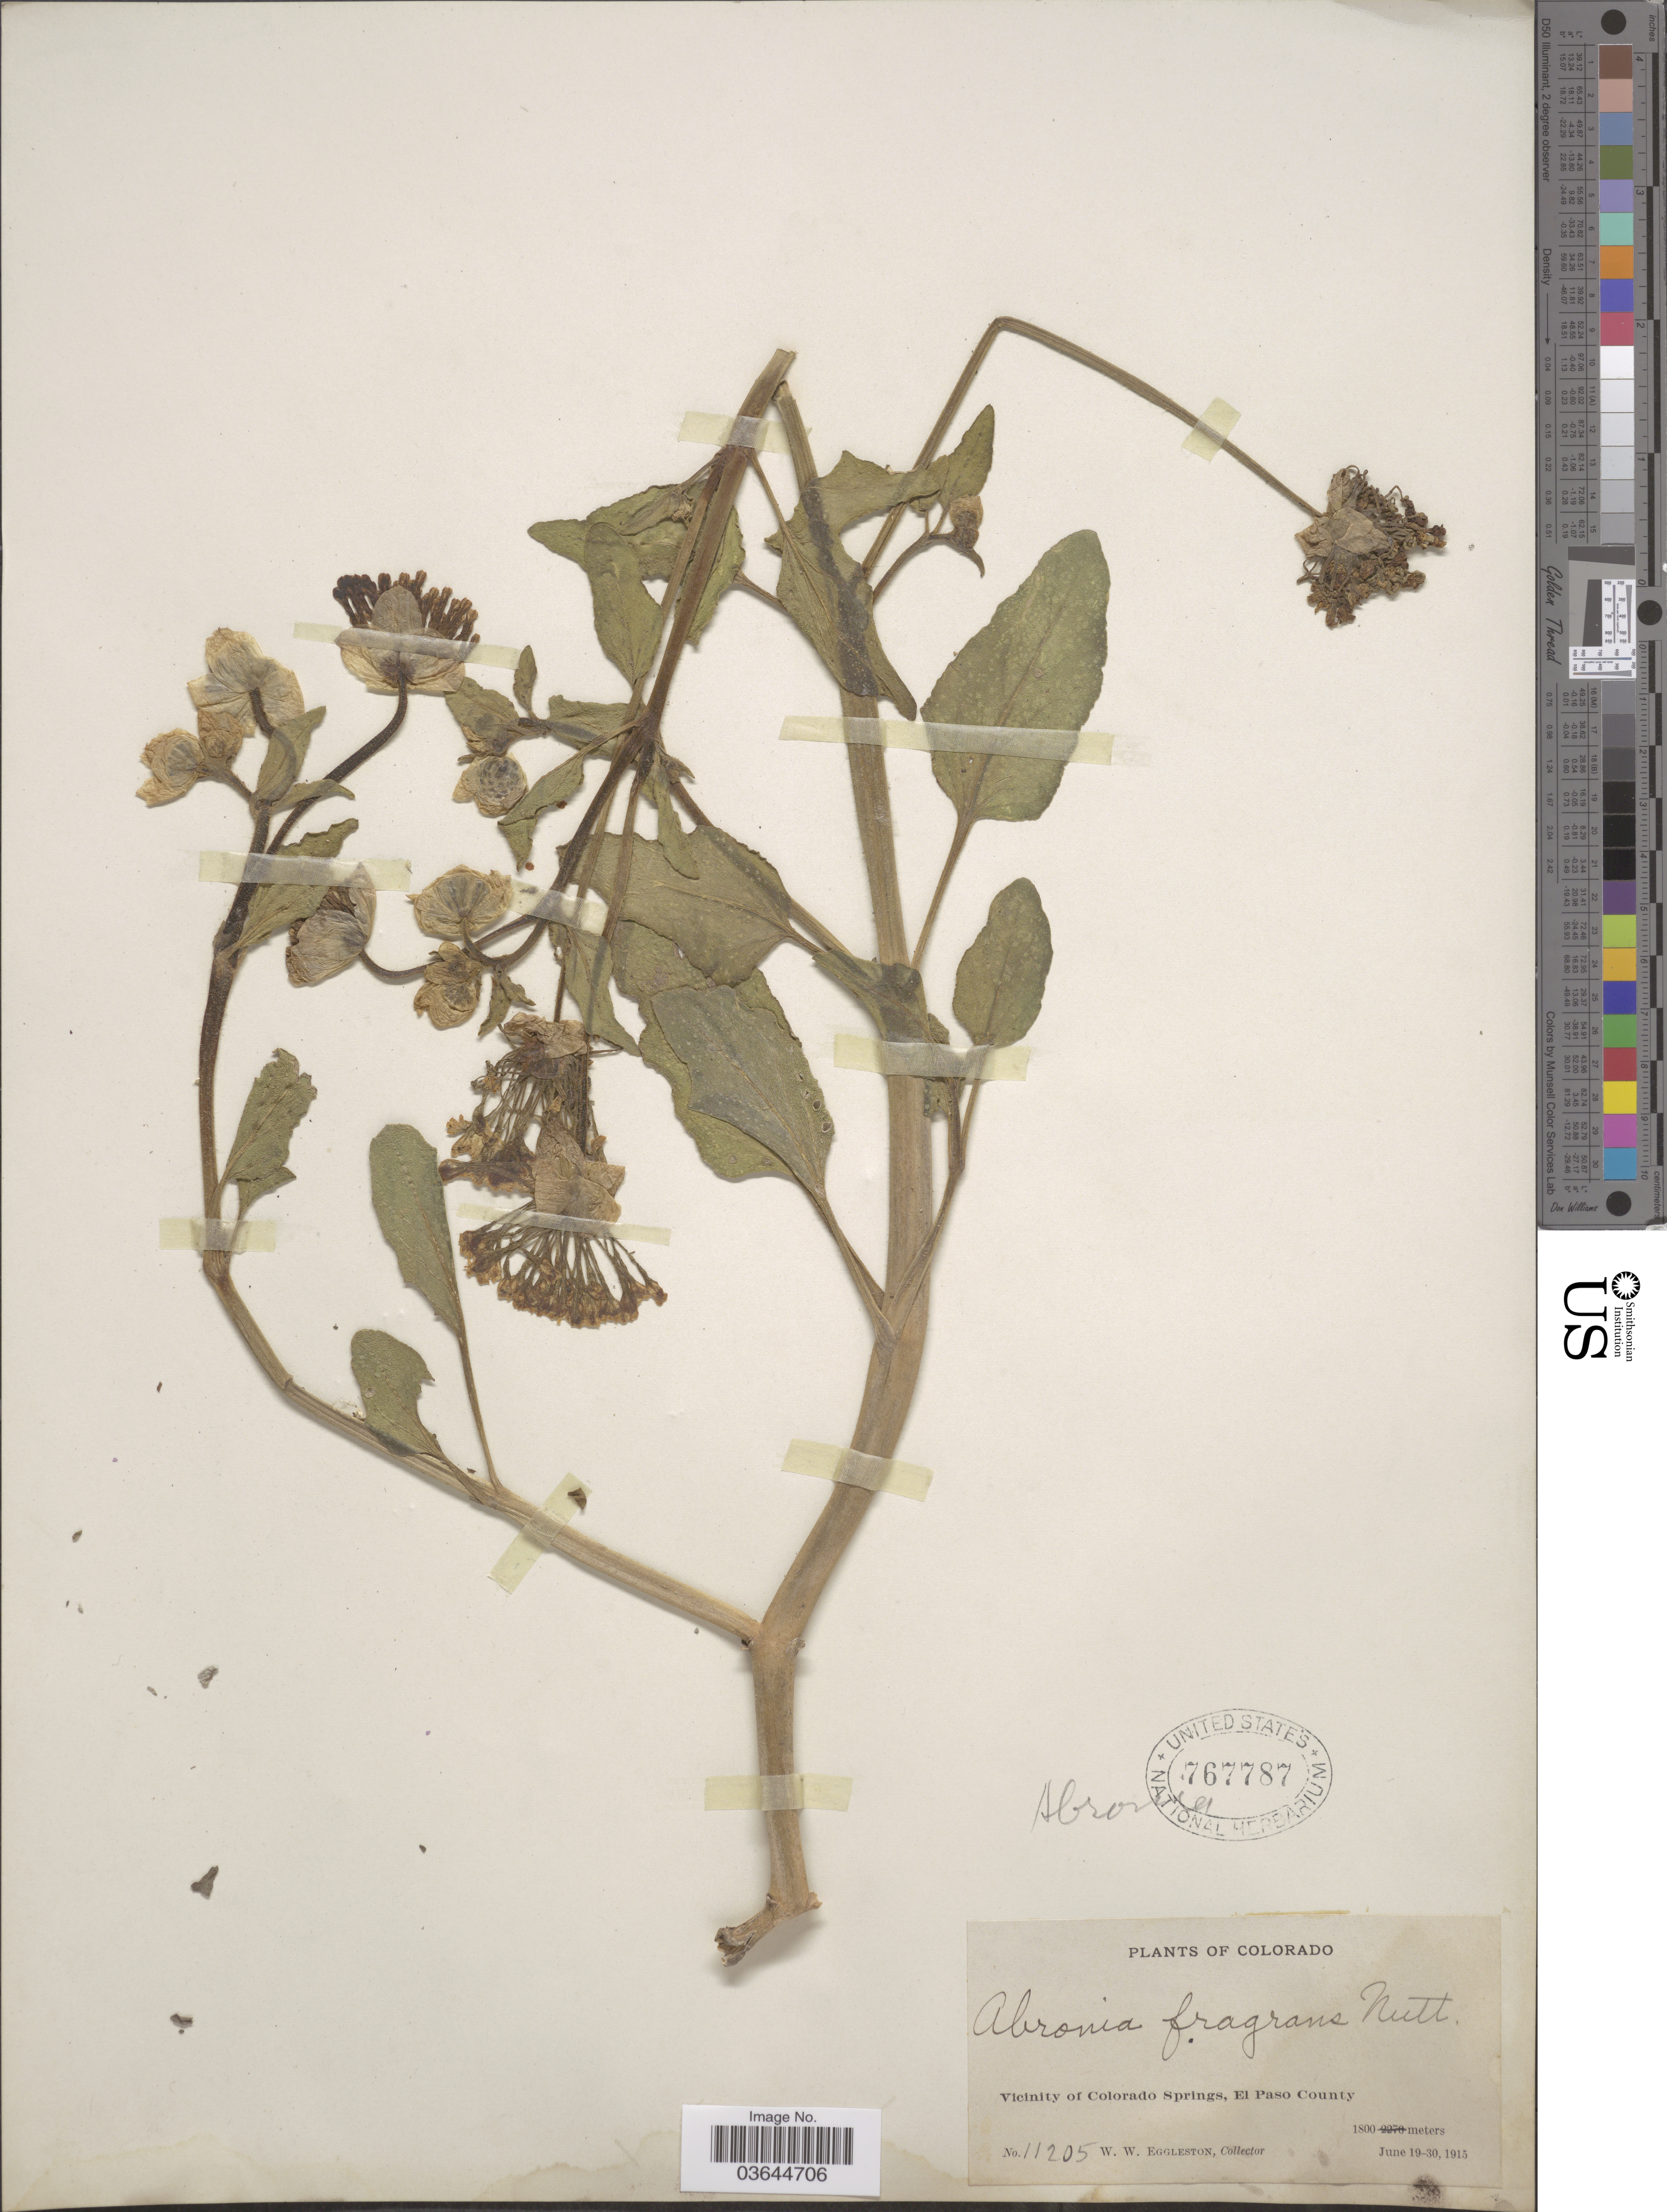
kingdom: Plantae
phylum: Tracheophyta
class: Magnoliopsida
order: Caryophyllales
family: Nyctaginaceae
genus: Abronia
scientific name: Abronia fragrans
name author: Nutt. ex Hook.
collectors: W. W. Eggleston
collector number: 11205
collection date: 1915-06-19/1915-06-30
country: United States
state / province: Colorado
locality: Vicinity of Colorado Springs, El Paso County.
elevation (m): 1800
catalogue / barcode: US 767787